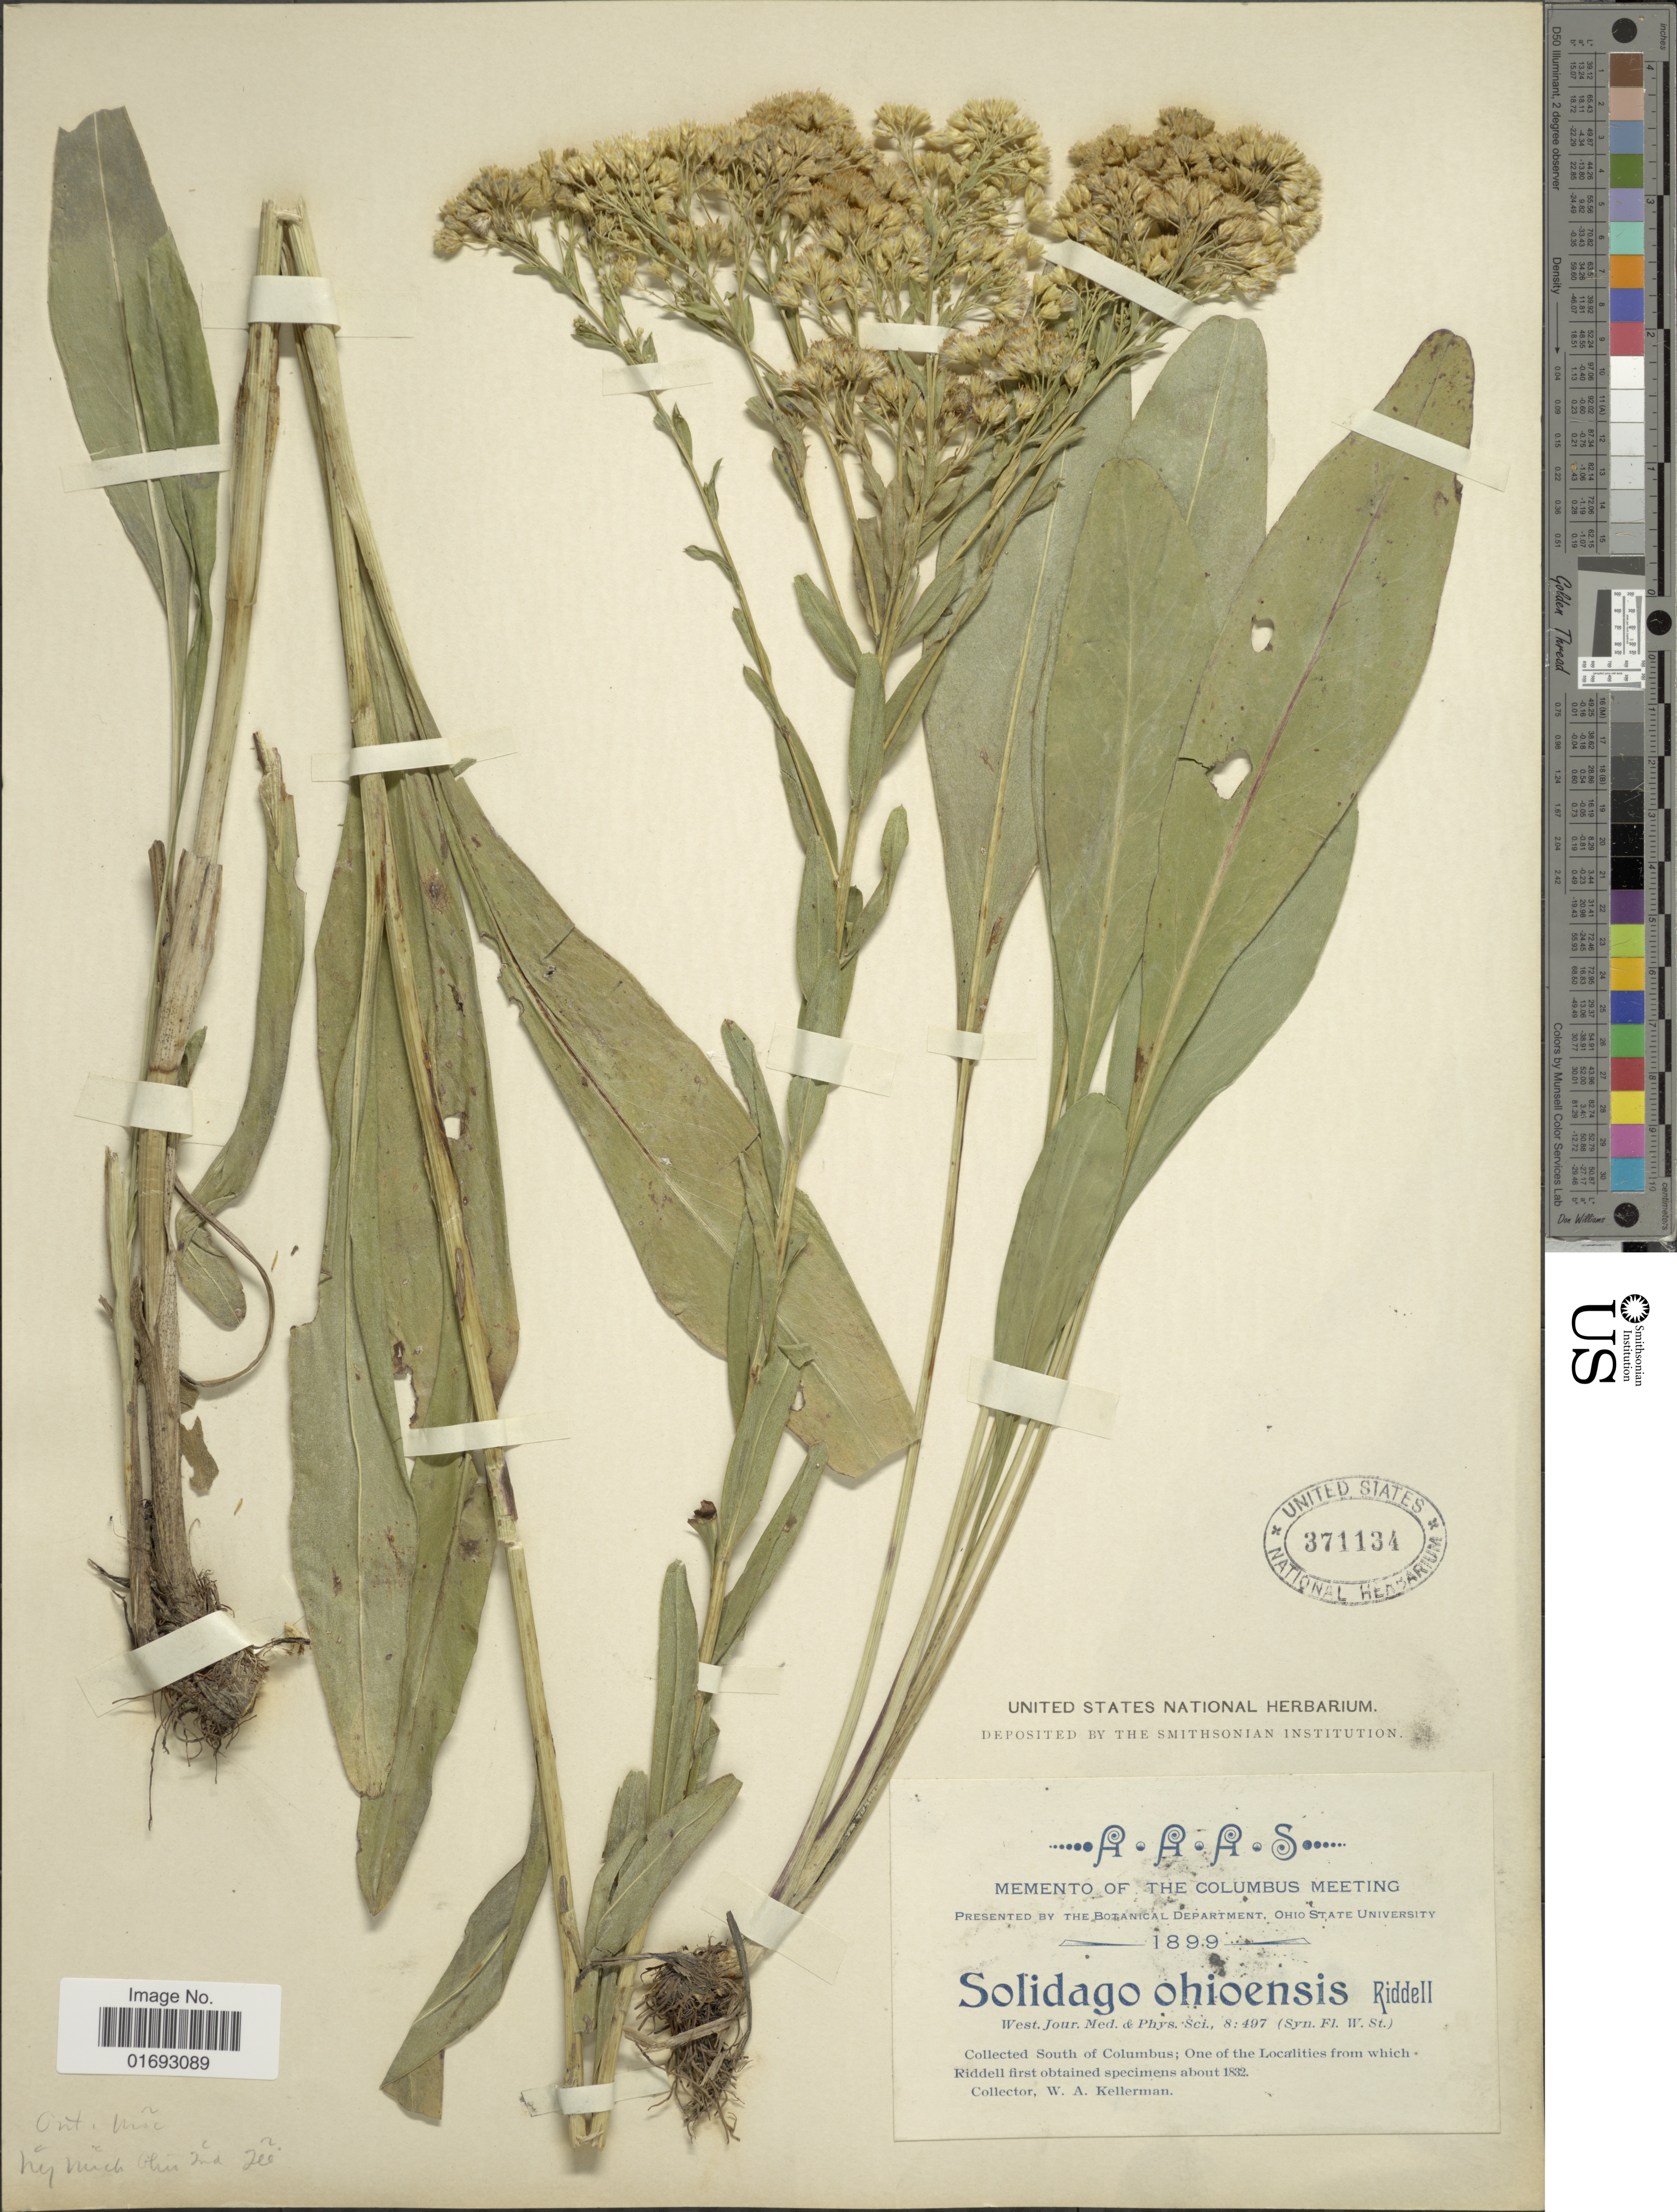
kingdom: Plantae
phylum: Tracheophyta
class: Magnoliopsida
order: Asterales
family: Asteraceae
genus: Oligoneuron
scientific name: Oligoneuron ohioense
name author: (Riddell) G.N. Jones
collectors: W. Kellerman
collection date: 1899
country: United States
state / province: Ohio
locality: South of Columbus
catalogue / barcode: US 371134